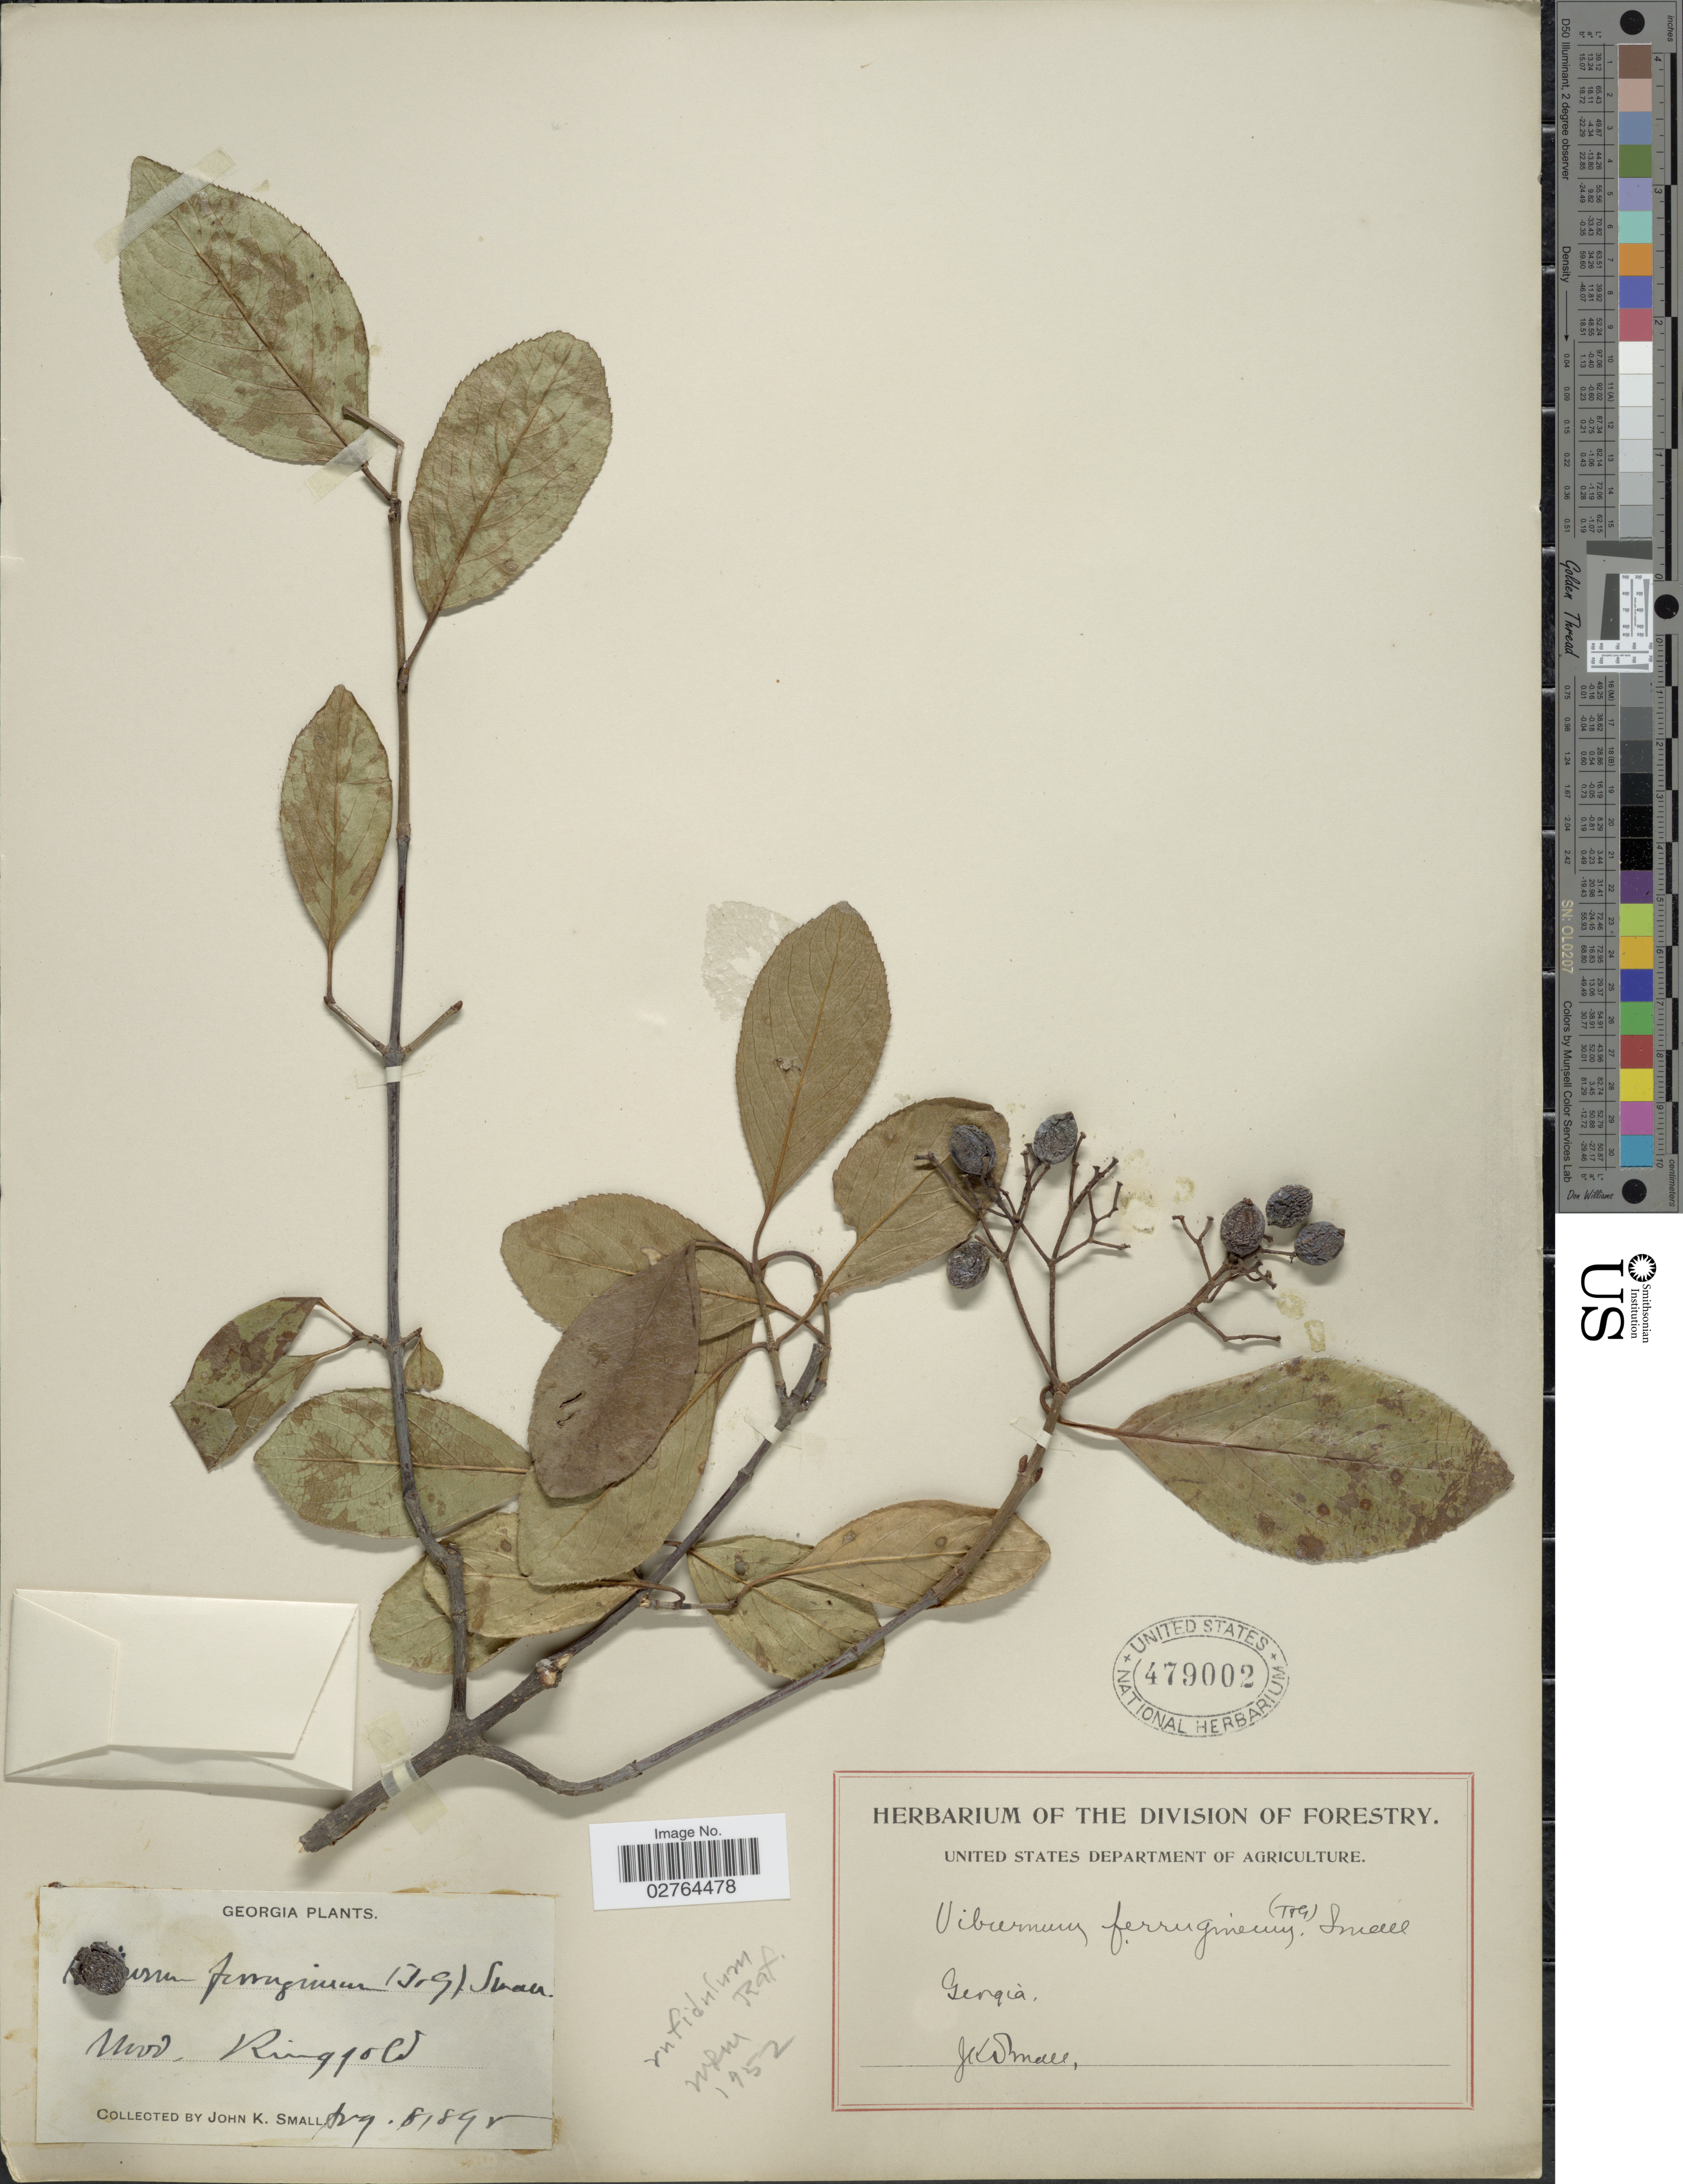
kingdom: Plantae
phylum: Tracheophyta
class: Magnoliopsida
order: Dipsacales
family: Viburnaceae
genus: Viburnum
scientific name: Viburnum rufidulum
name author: Raf.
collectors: J. K. Small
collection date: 1895-08-08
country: United States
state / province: Georgia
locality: Ringgold.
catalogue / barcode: US 479002